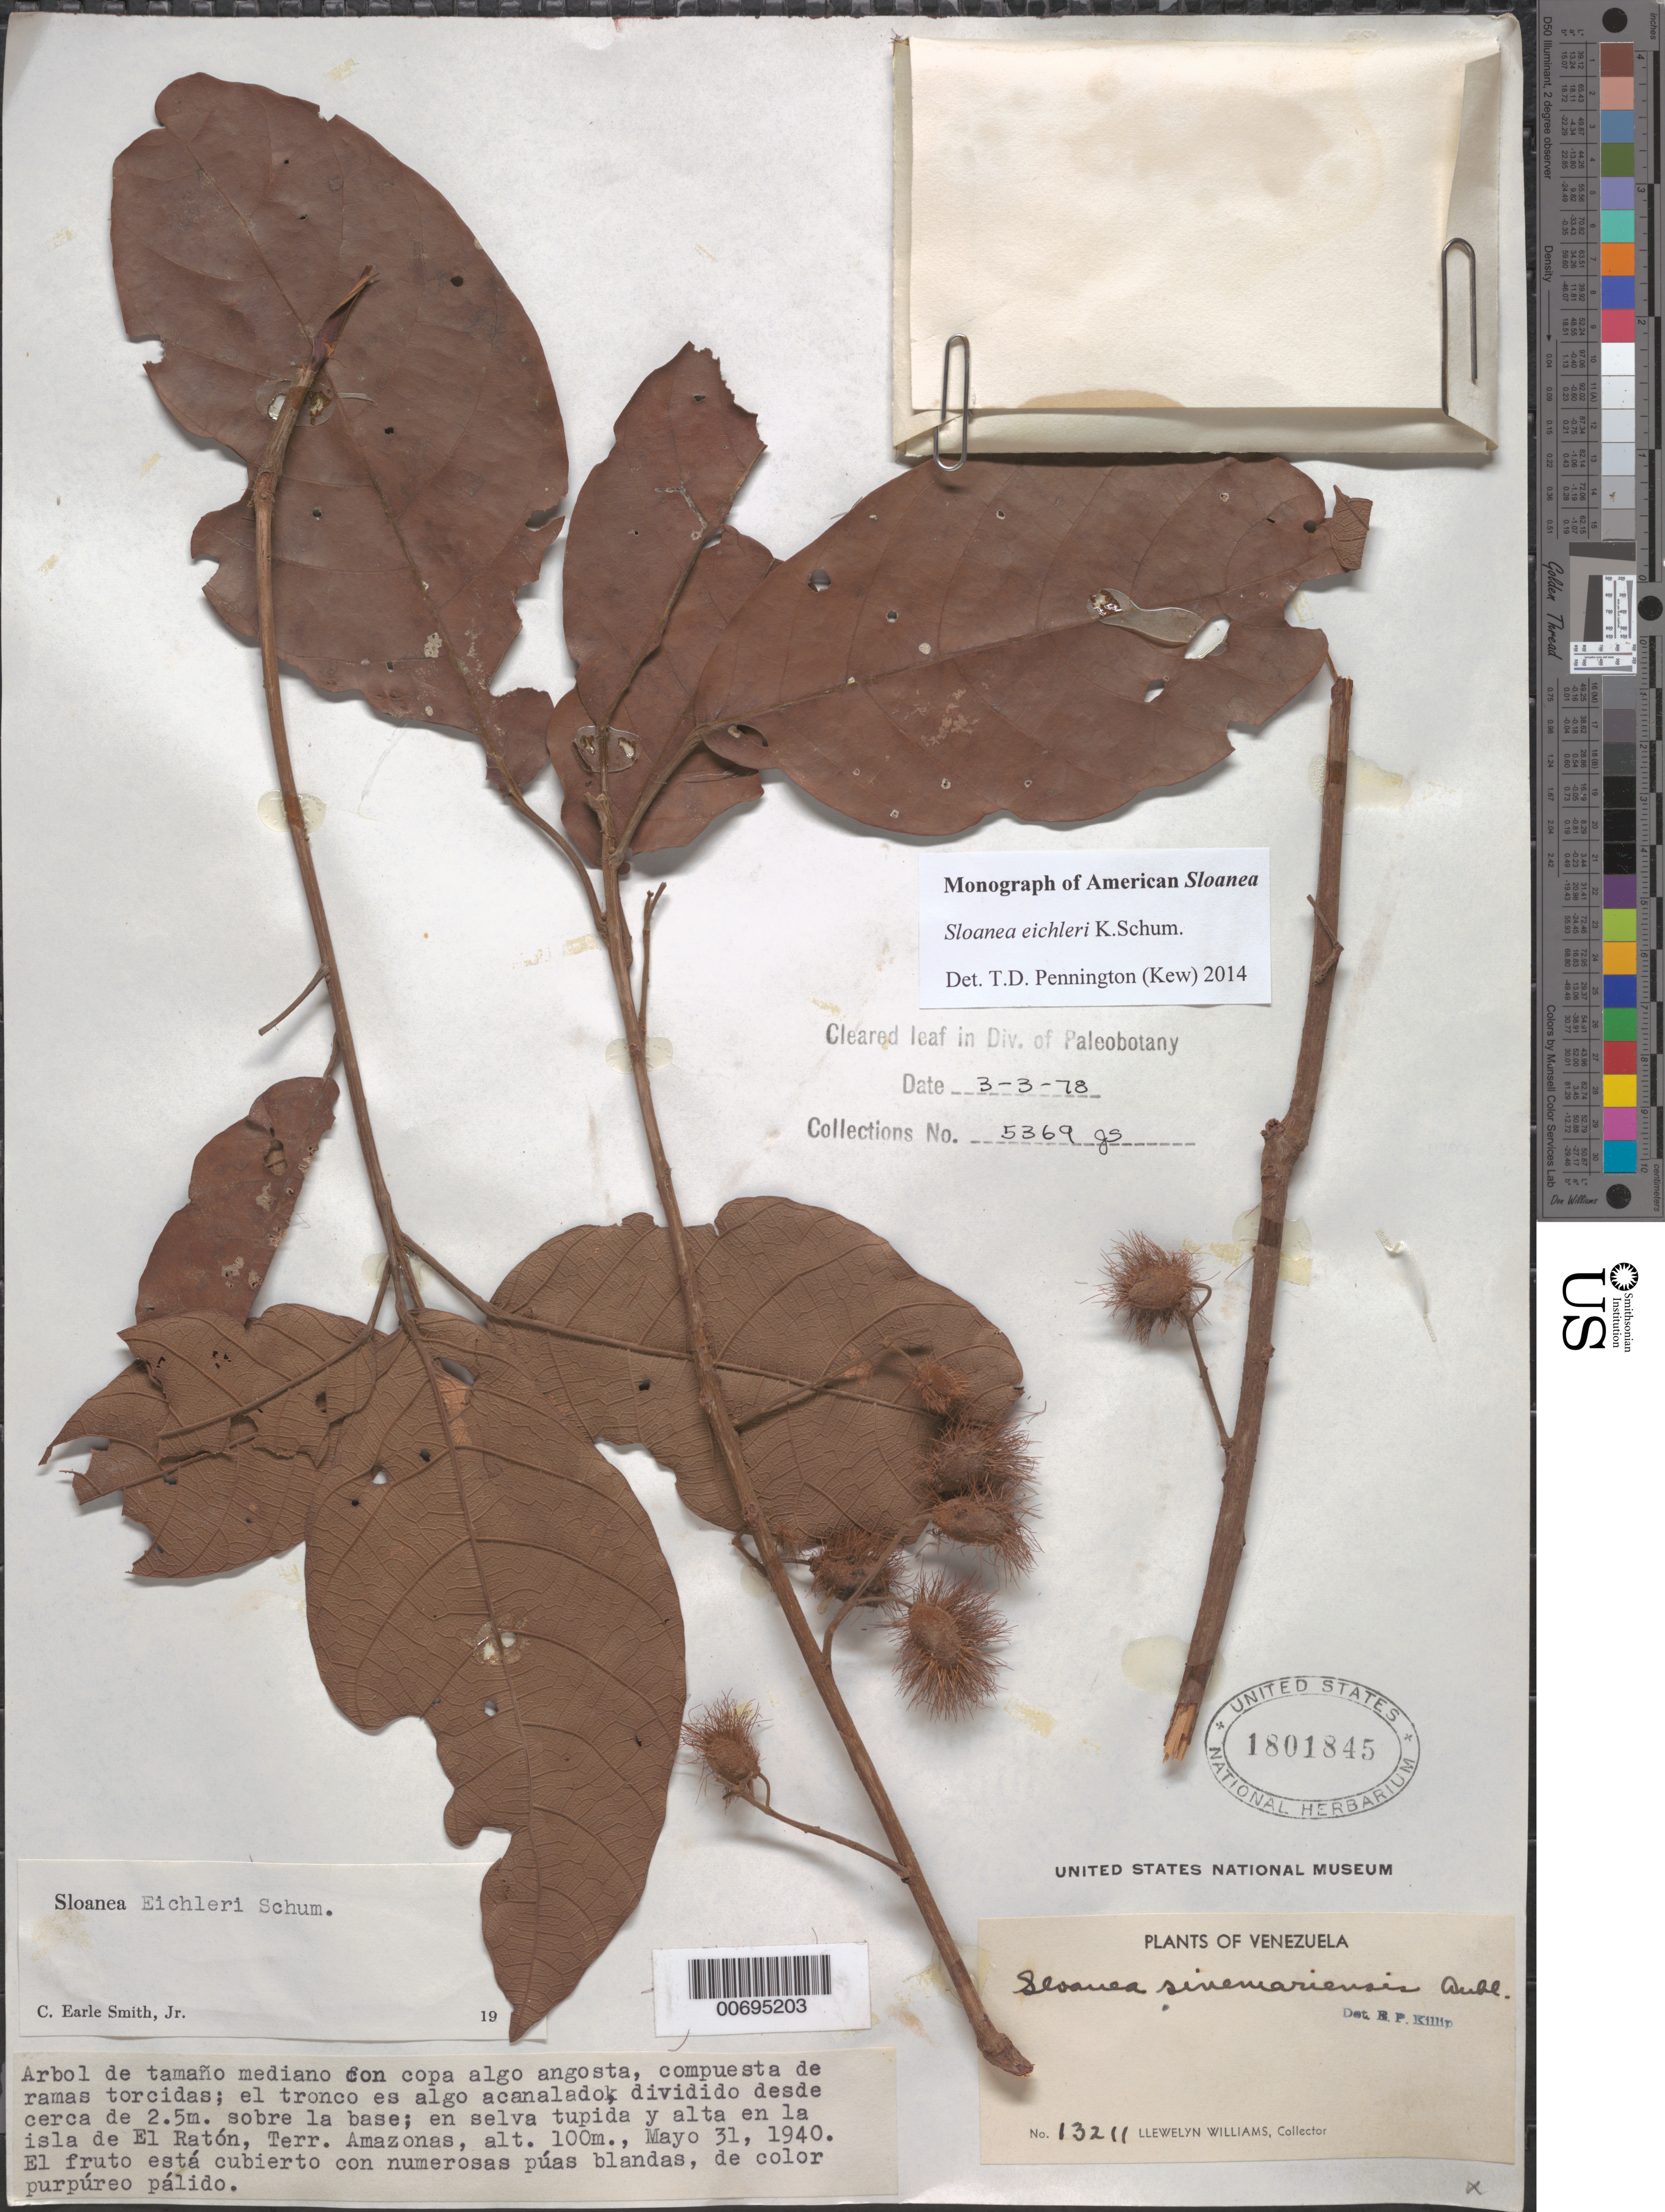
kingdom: Plantae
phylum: Tracheophyta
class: Magnoliopsida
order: Oxalidales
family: Elaeocarpaceae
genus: Sloanea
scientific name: Sloanea eichleri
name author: K. Schum.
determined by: Smith, C. E., Jr.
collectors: Ll. Williams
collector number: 13211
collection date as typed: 31-May-40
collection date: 1940-05-31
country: Venezuela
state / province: Amazonas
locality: Isla de El Ratón, Alto Orinoco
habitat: Selva tupida y alta en la isla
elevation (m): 100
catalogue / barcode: US 1801845